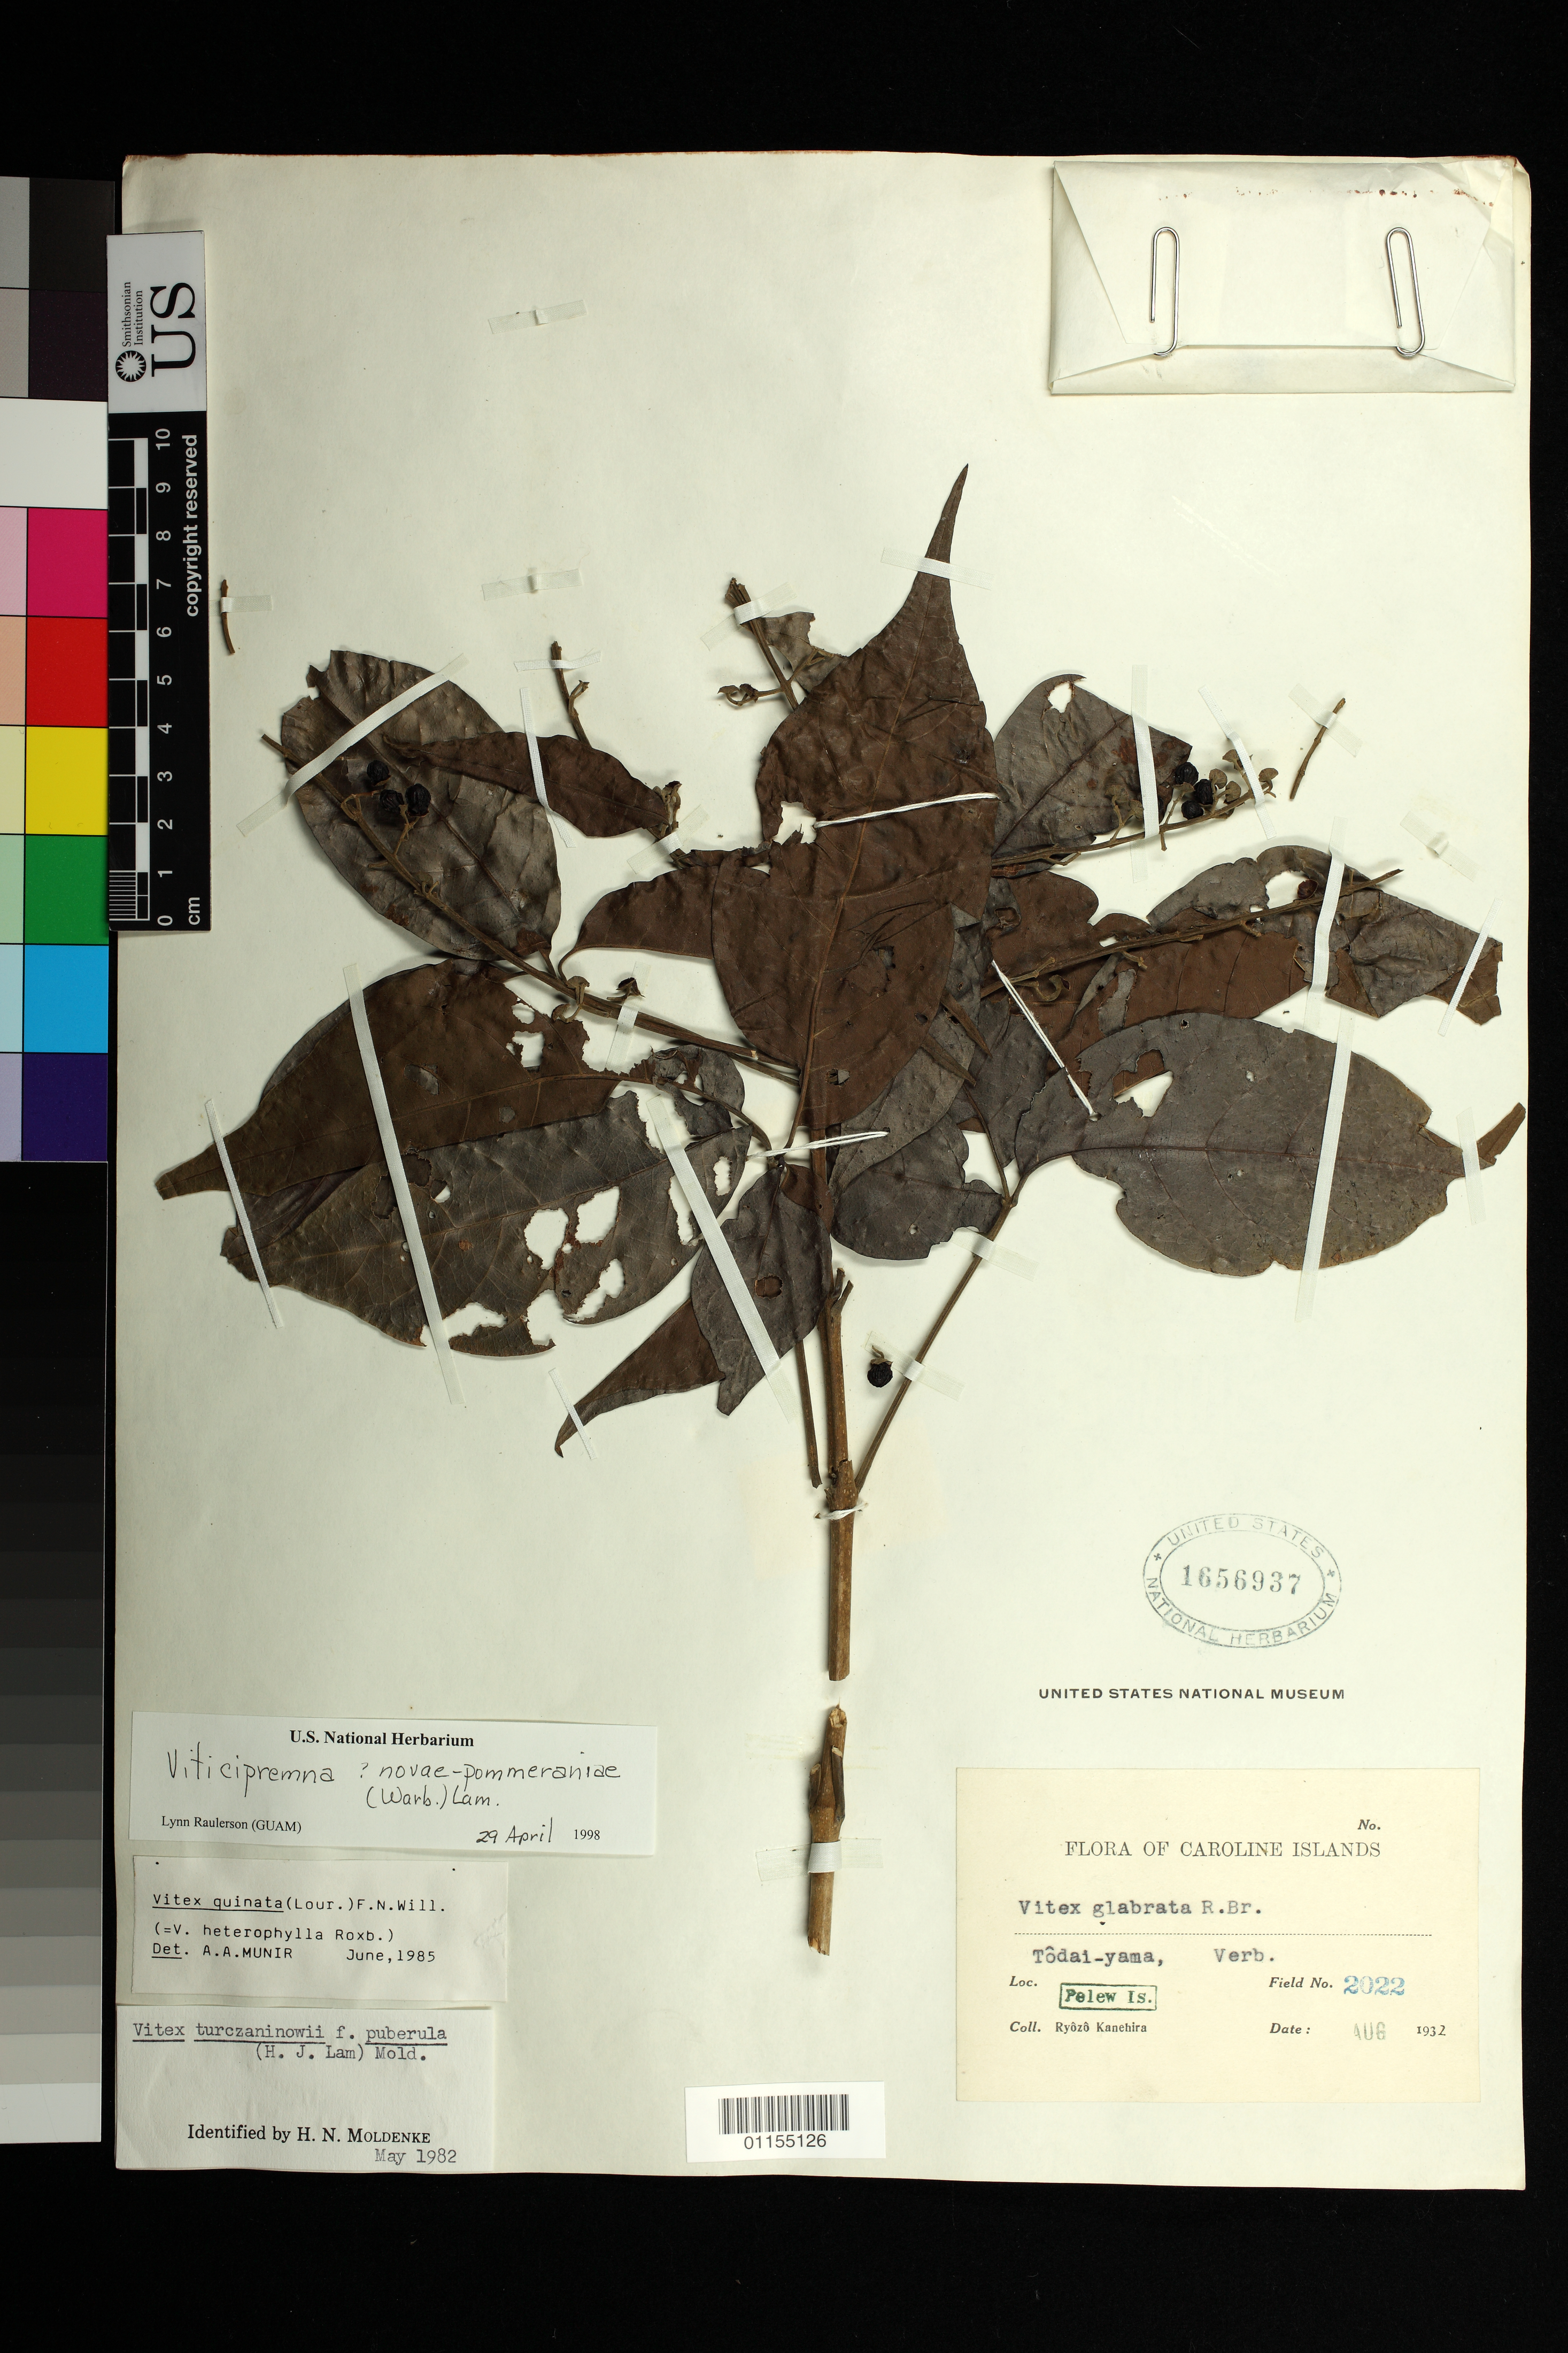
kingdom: Plantae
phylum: Tracheophyta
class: Magnoliopsida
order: Lamiales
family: Lamiaceae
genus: Viticipremna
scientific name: Viticipremna novae-pommeraniae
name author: (Warb.) H.J. Lam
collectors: R. Kanehira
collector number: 2022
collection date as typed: Aug 1932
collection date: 1932-08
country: Palau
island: Babeldaob [Babelthuap]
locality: Todai-yama.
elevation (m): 60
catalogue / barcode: US 1656937